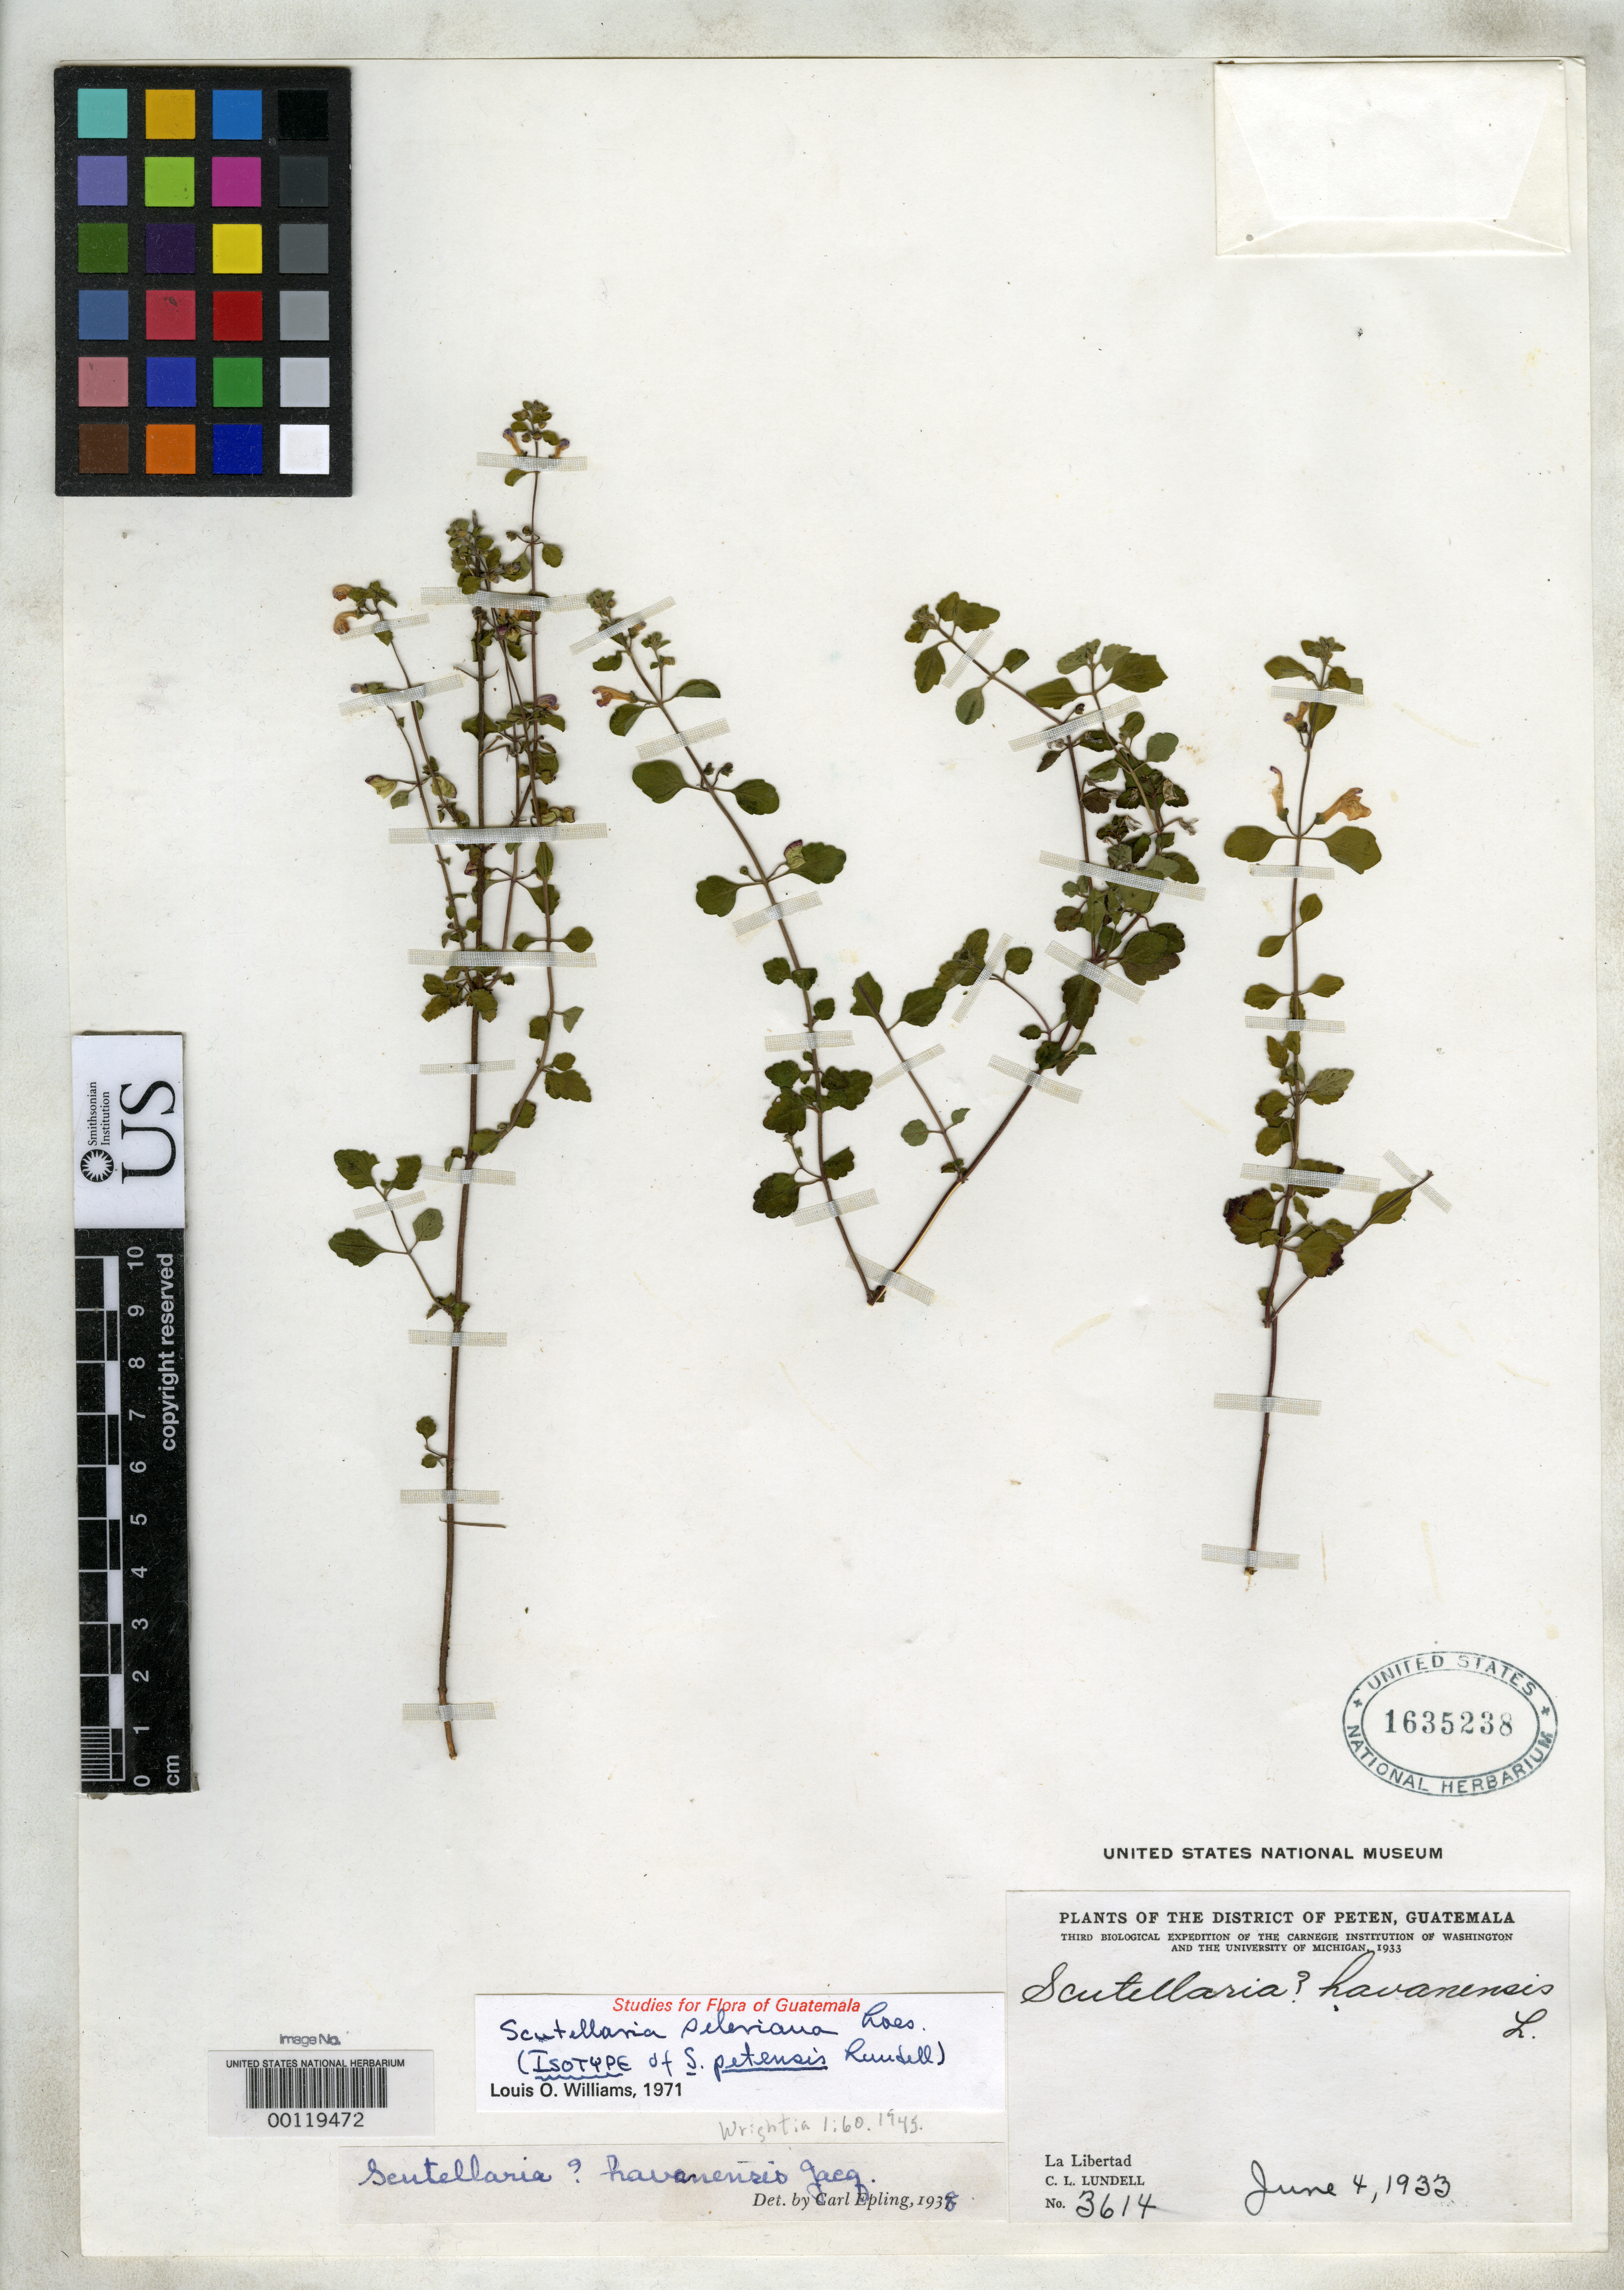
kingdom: Plantae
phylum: Tracheophyta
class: Magnoliopsida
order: Lamiales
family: Lamiaceae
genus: Scutellaria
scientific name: Scutellaria petensis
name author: Lundell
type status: Isotype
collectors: C. L. Lundell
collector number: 3614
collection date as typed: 04 Jun 1933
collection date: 1933-06-04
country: Guatemala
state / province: El Petén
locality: La Libertad.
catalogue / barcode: US 1635238